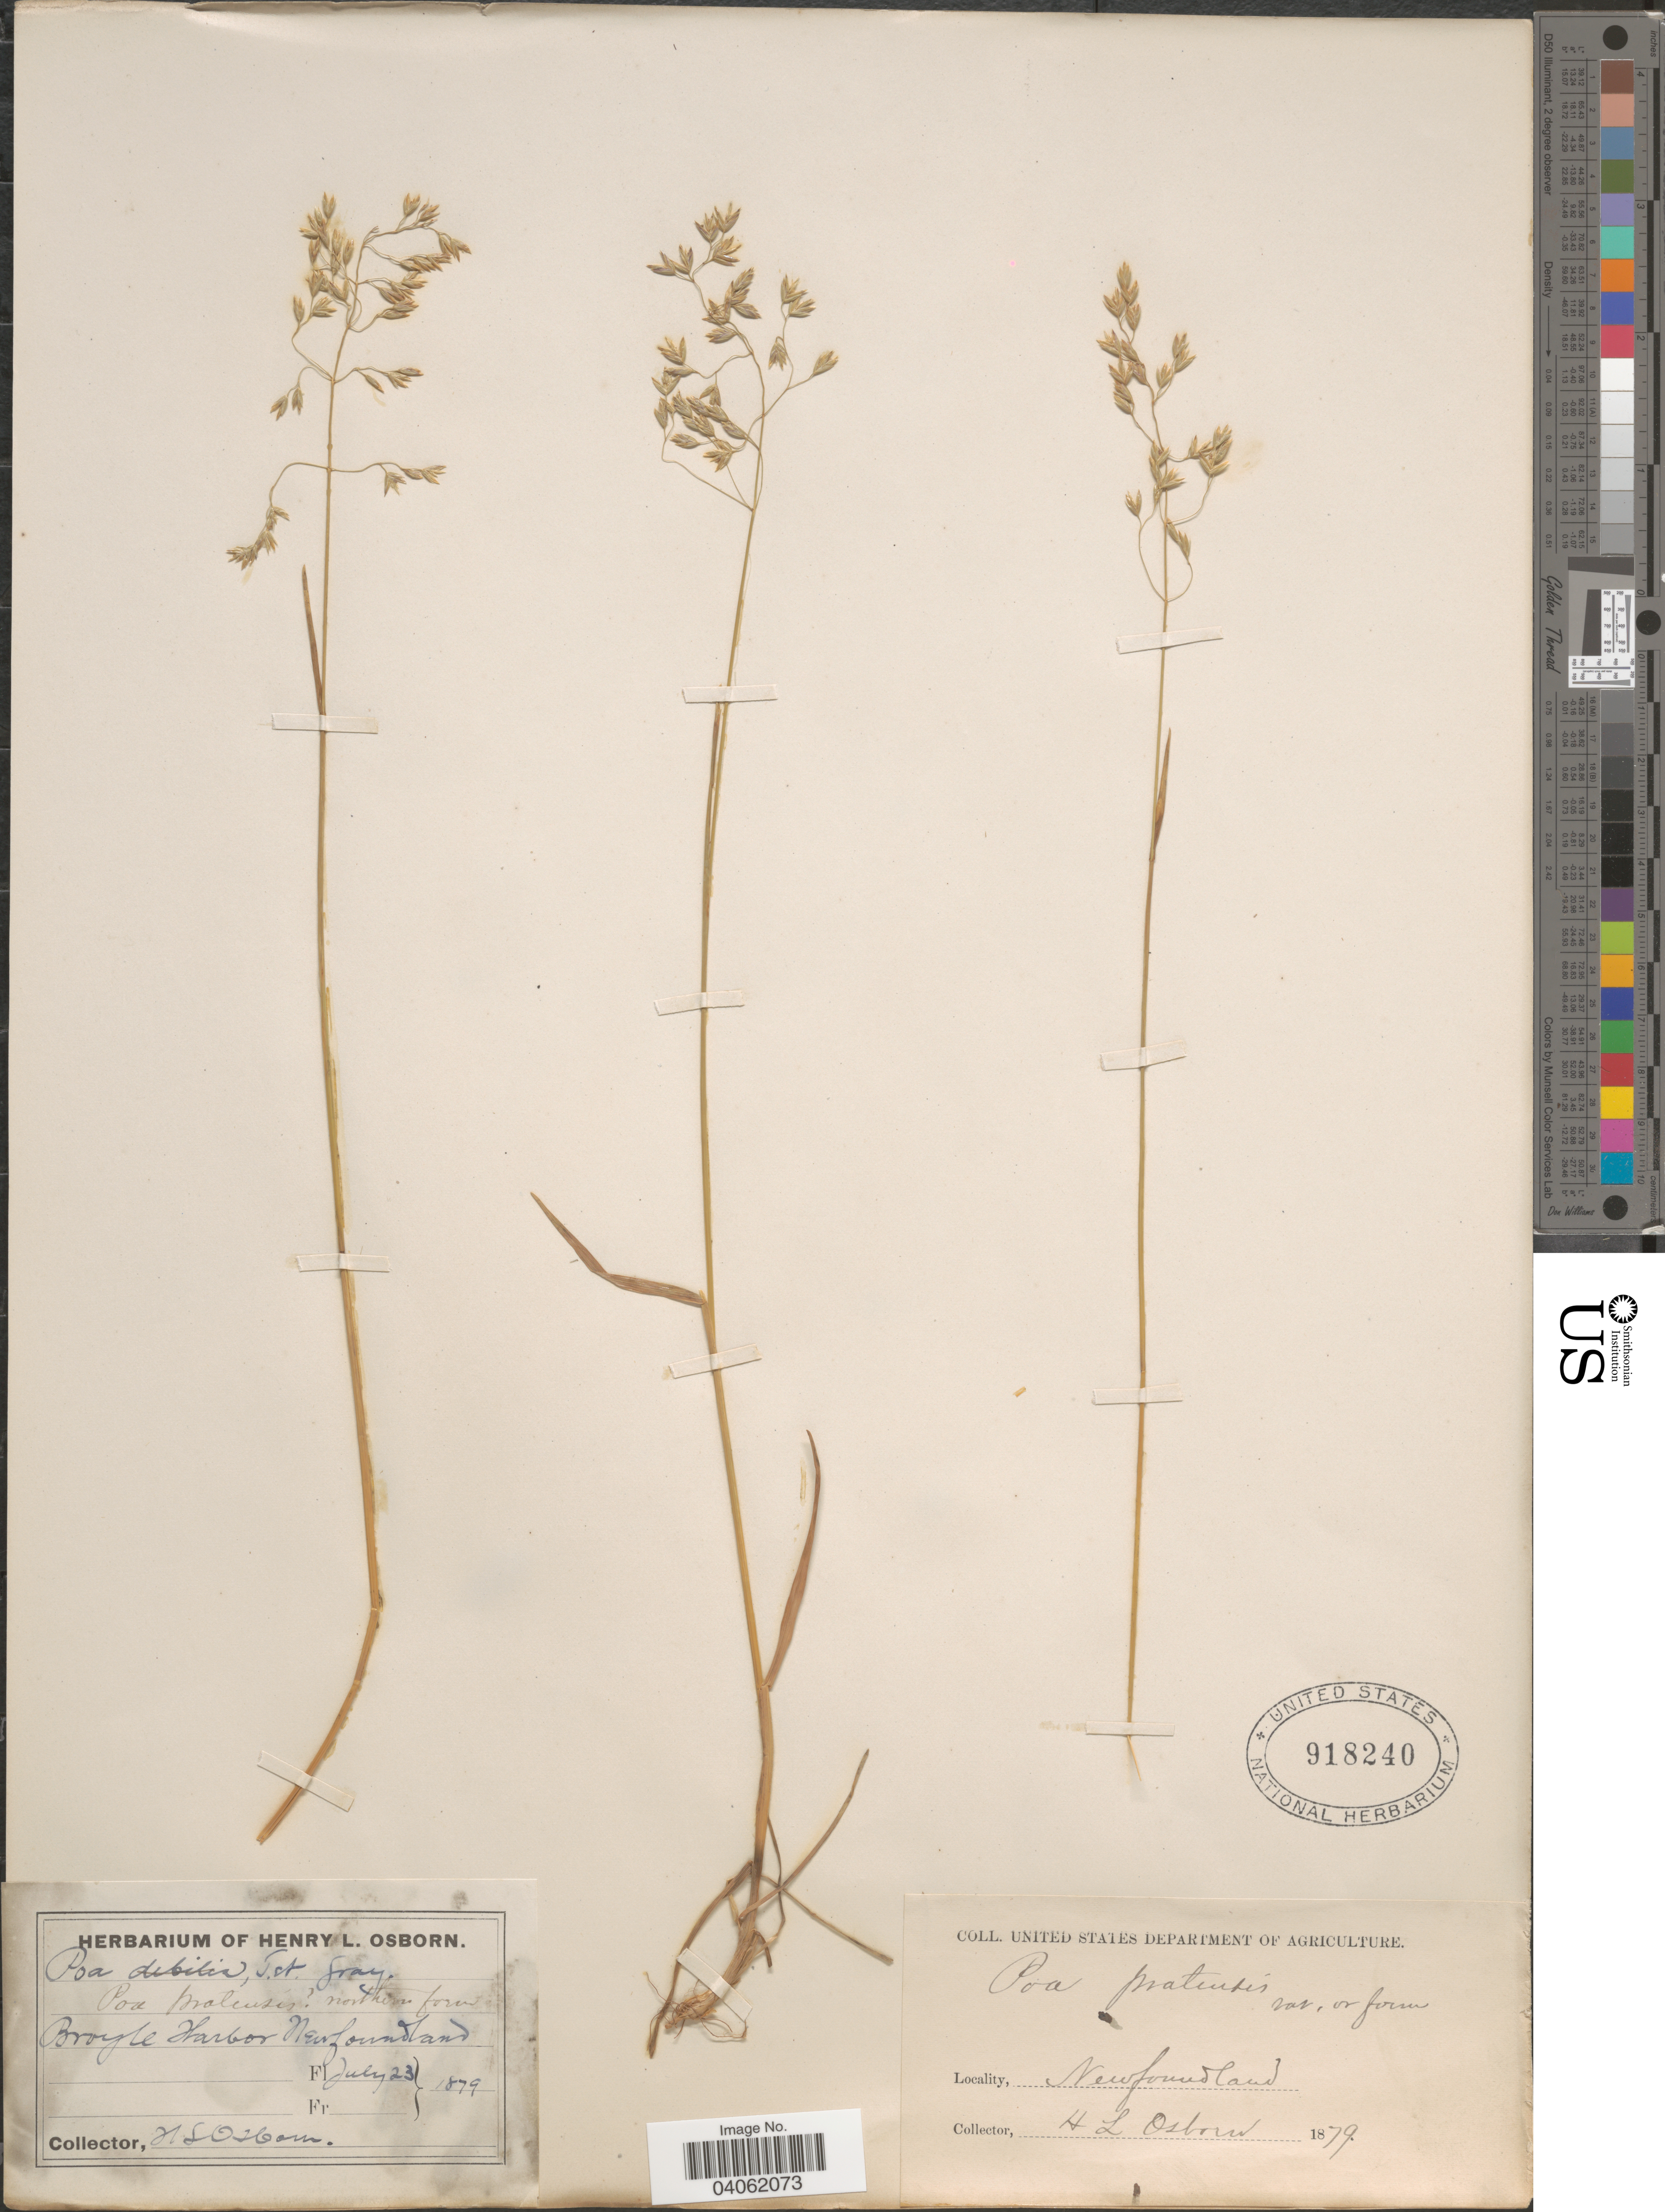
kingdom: Plantae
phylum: Tracheophyta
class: Liliopsida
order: Poales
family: Poaceae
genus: Poa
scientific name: Poa pratensis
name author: L.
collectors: H. Osborn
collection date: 1879-07-23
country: Canada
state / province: Newfoundland and Labrador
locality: Broyle Harbor.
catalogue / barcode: US 918240